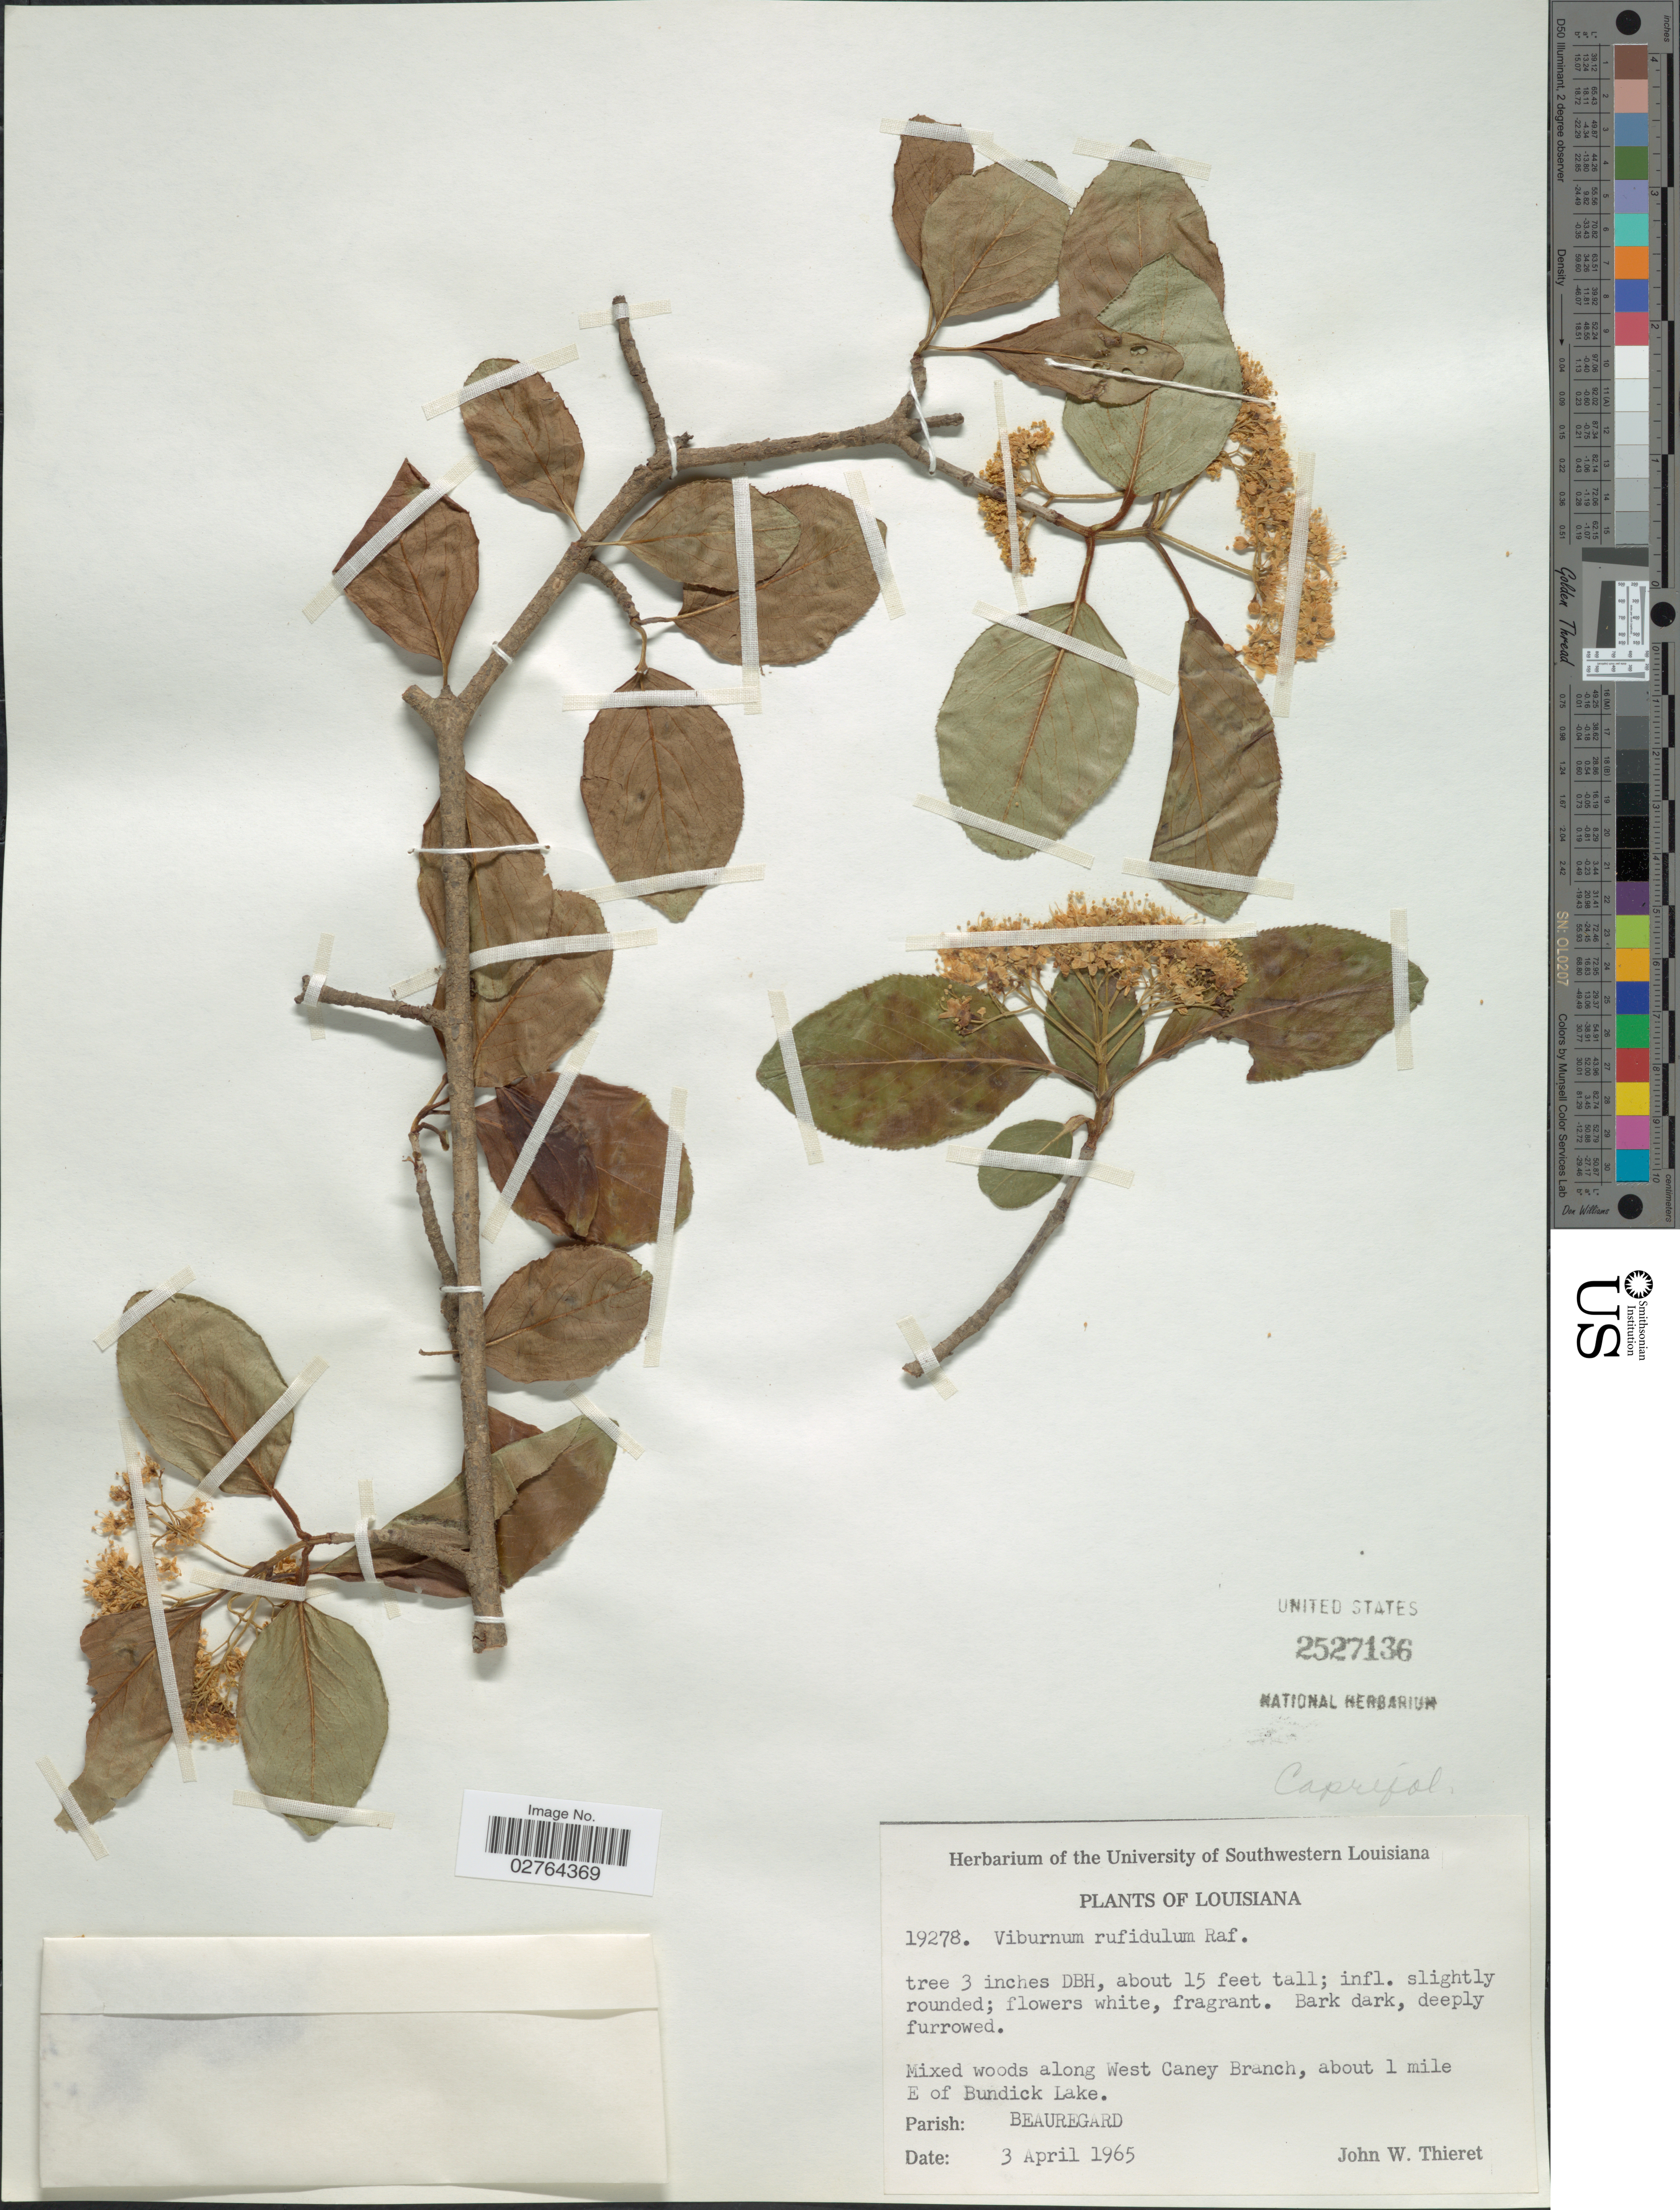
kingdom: Plantae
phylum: Tracheophyta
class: Magnoliopsida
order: Dipsacales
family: Viburnaceae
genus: Viburnum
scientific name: Viburnum rufidulum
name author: Raf.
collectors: J. W. Thieret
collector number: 19278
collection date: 1965-04-03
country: United States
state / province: Louisiana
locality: Mixed woods along West Caney Branch, about 1 mile E of Bundick Lake. Parish: Beauregard.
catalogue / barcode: US 2527136